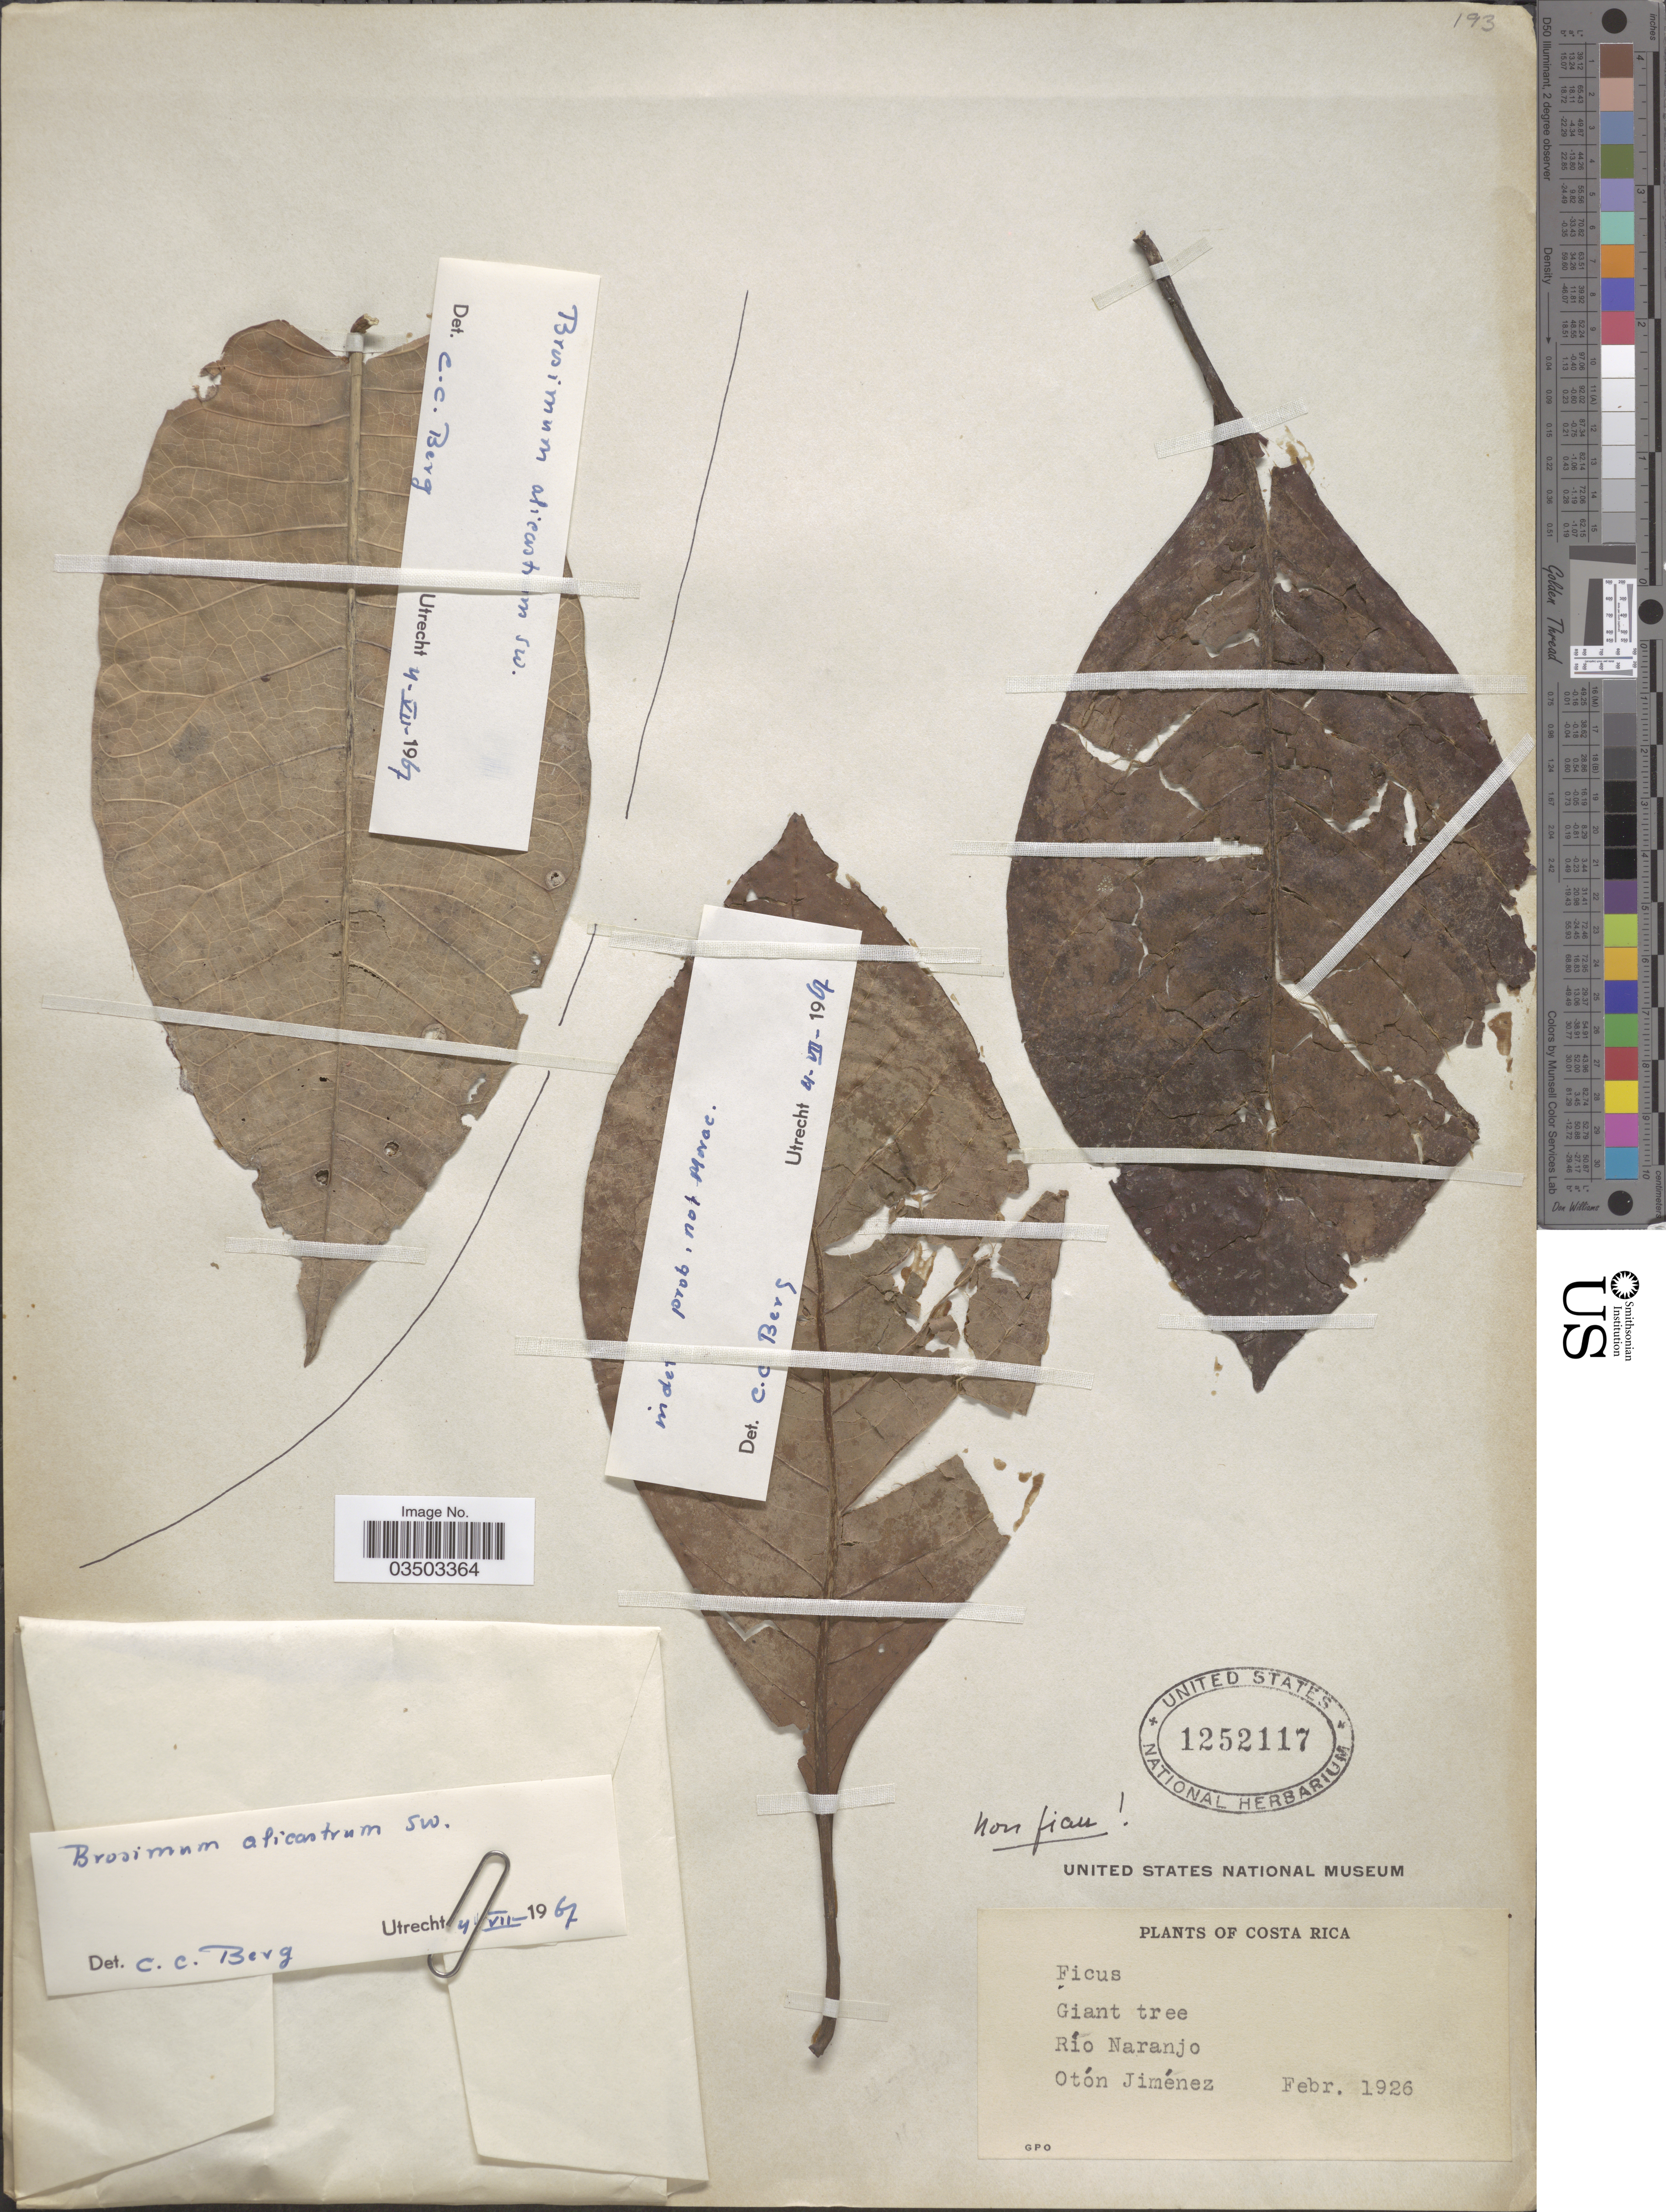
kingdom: Plantae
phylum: Tracheophyta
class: Magnoliopsida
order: Rosales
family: Moraceae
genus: Brosimum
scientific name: Brosimum alicastrum subsp. alicastrum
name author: Sw.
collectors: O. Jimenez L.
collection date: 1926-02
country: Costa Rica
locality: Río Naranjo.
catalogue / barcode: US 1252117